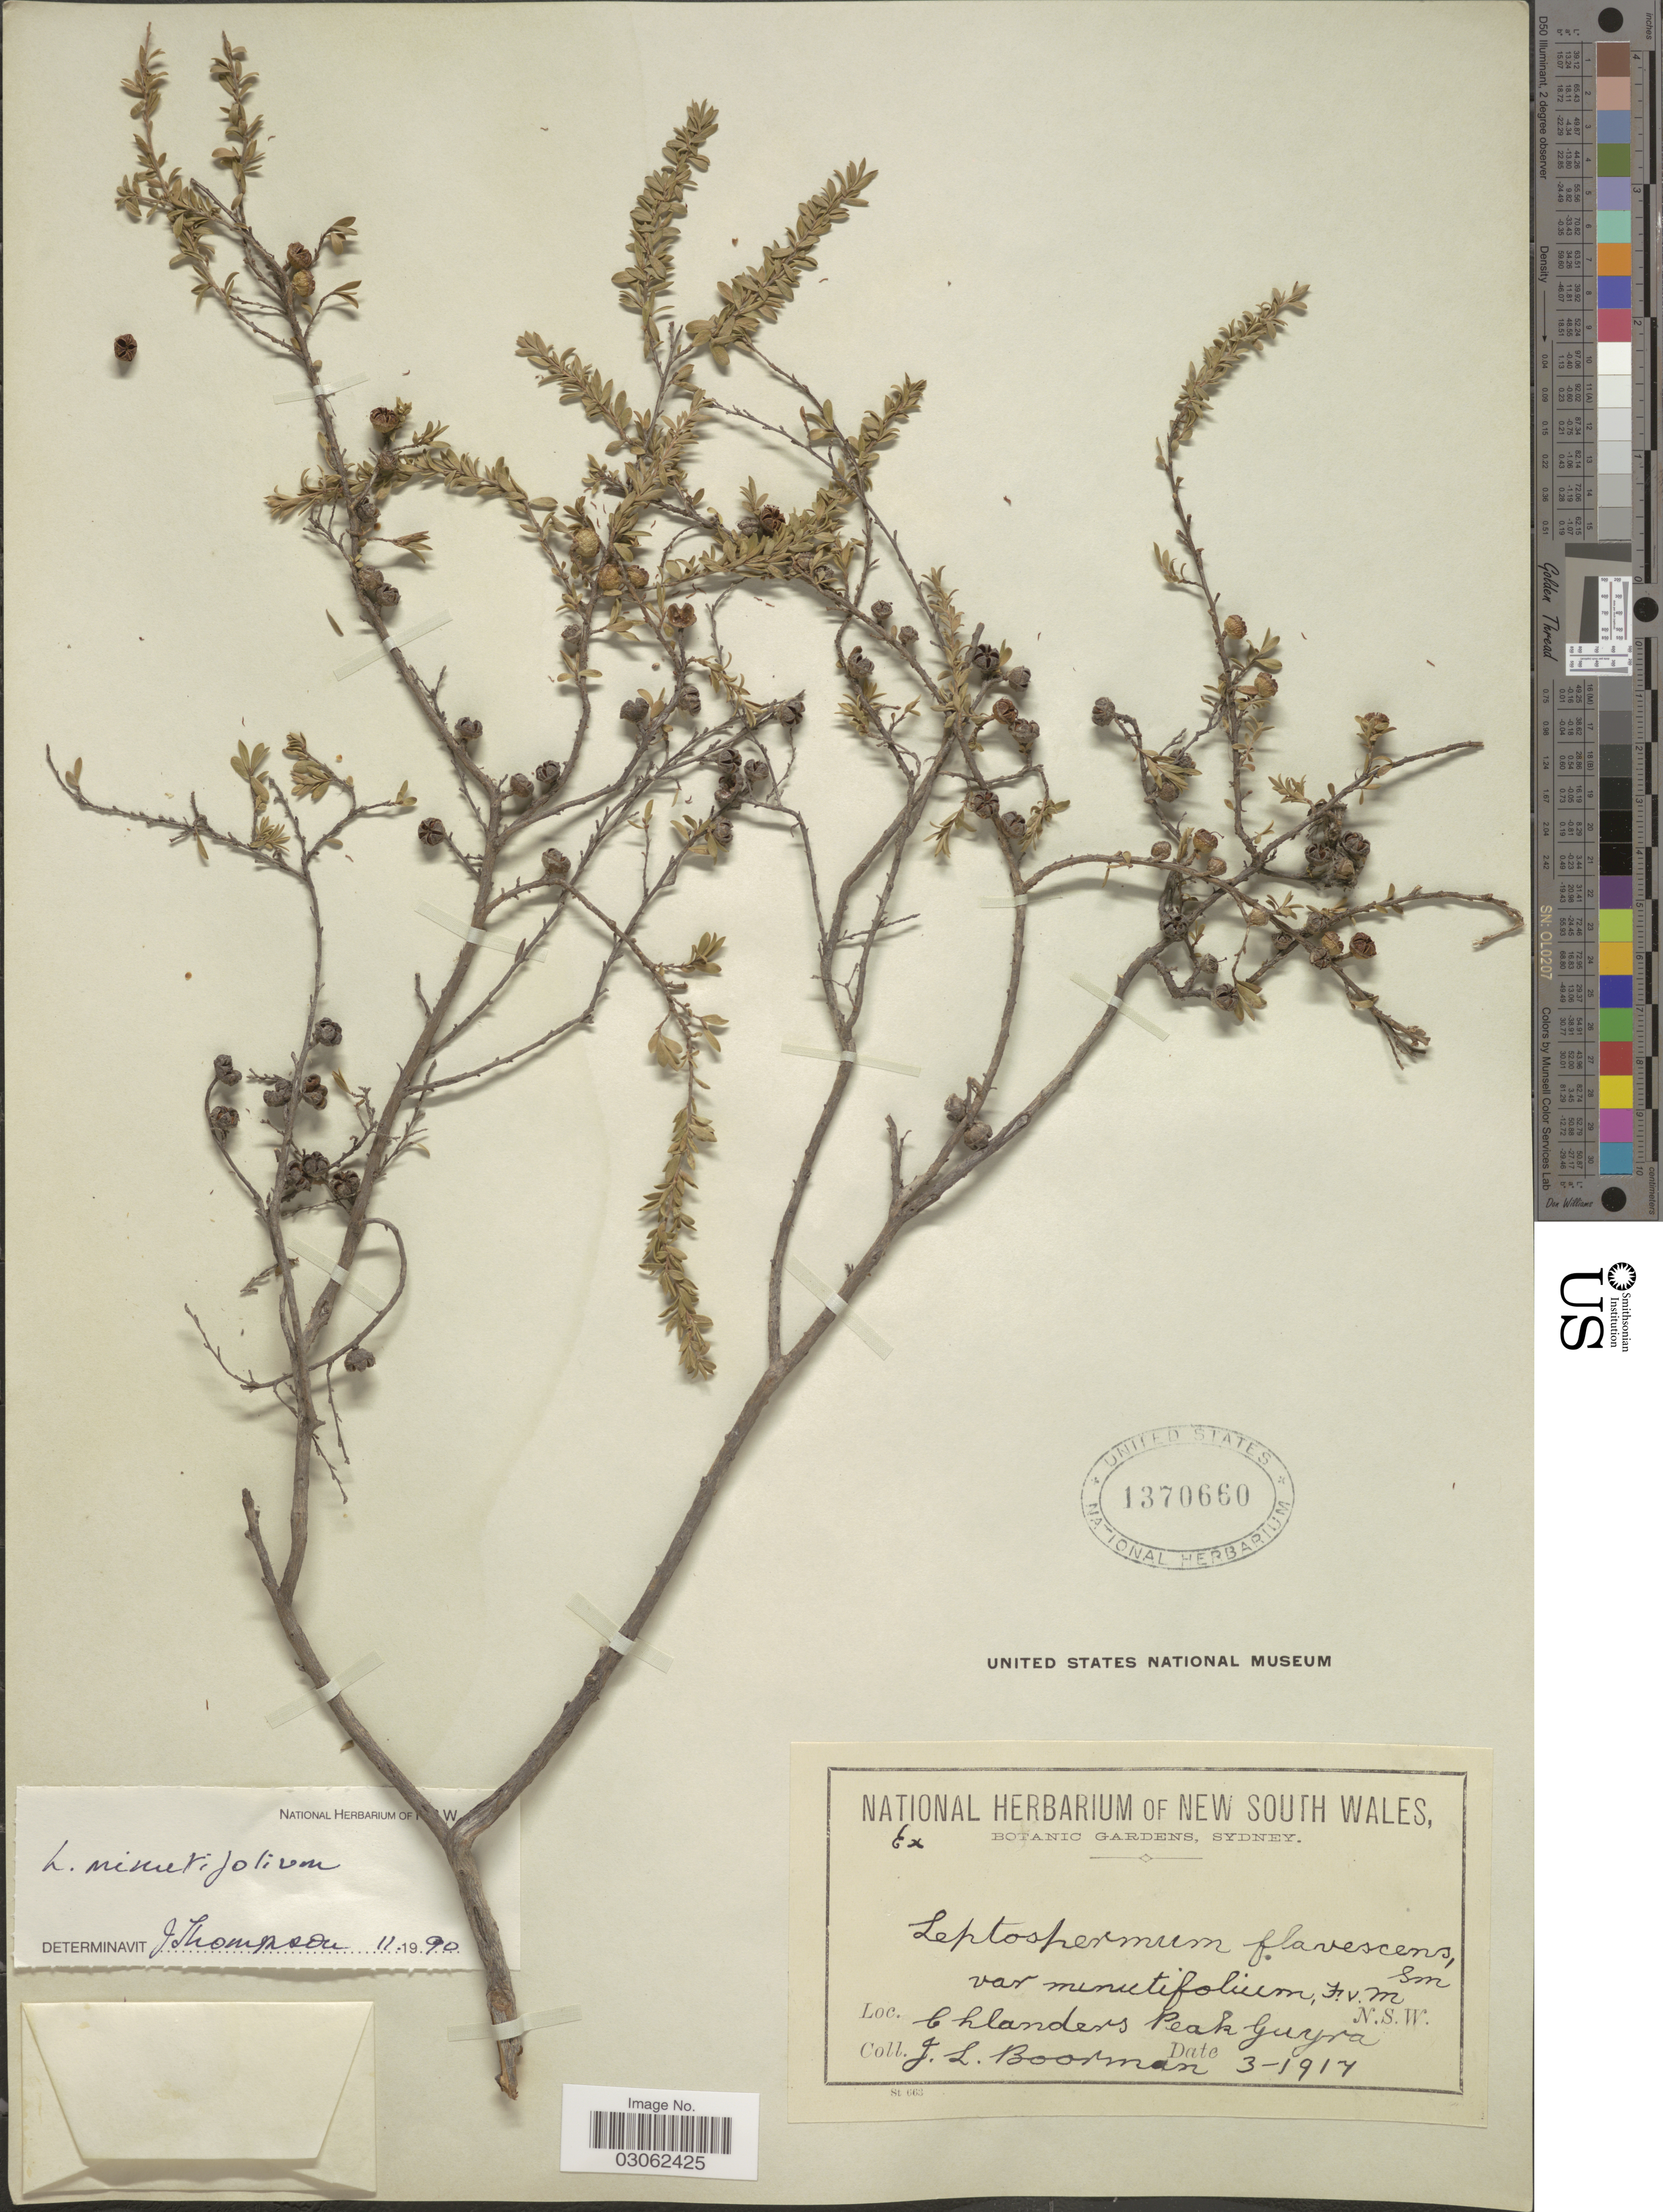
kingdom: Plantae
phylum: Tracheophyta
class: Magnoliopsida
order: Myrtales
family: Myrtaceae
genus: Leptospermum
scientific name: Leptospermum minutifolium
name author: C.T. White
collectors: J. Boorman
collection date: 1917-03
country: Australia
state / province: New South Wales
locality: Chlanders Peak Guyra N.S.W.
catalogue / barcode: US 1370660